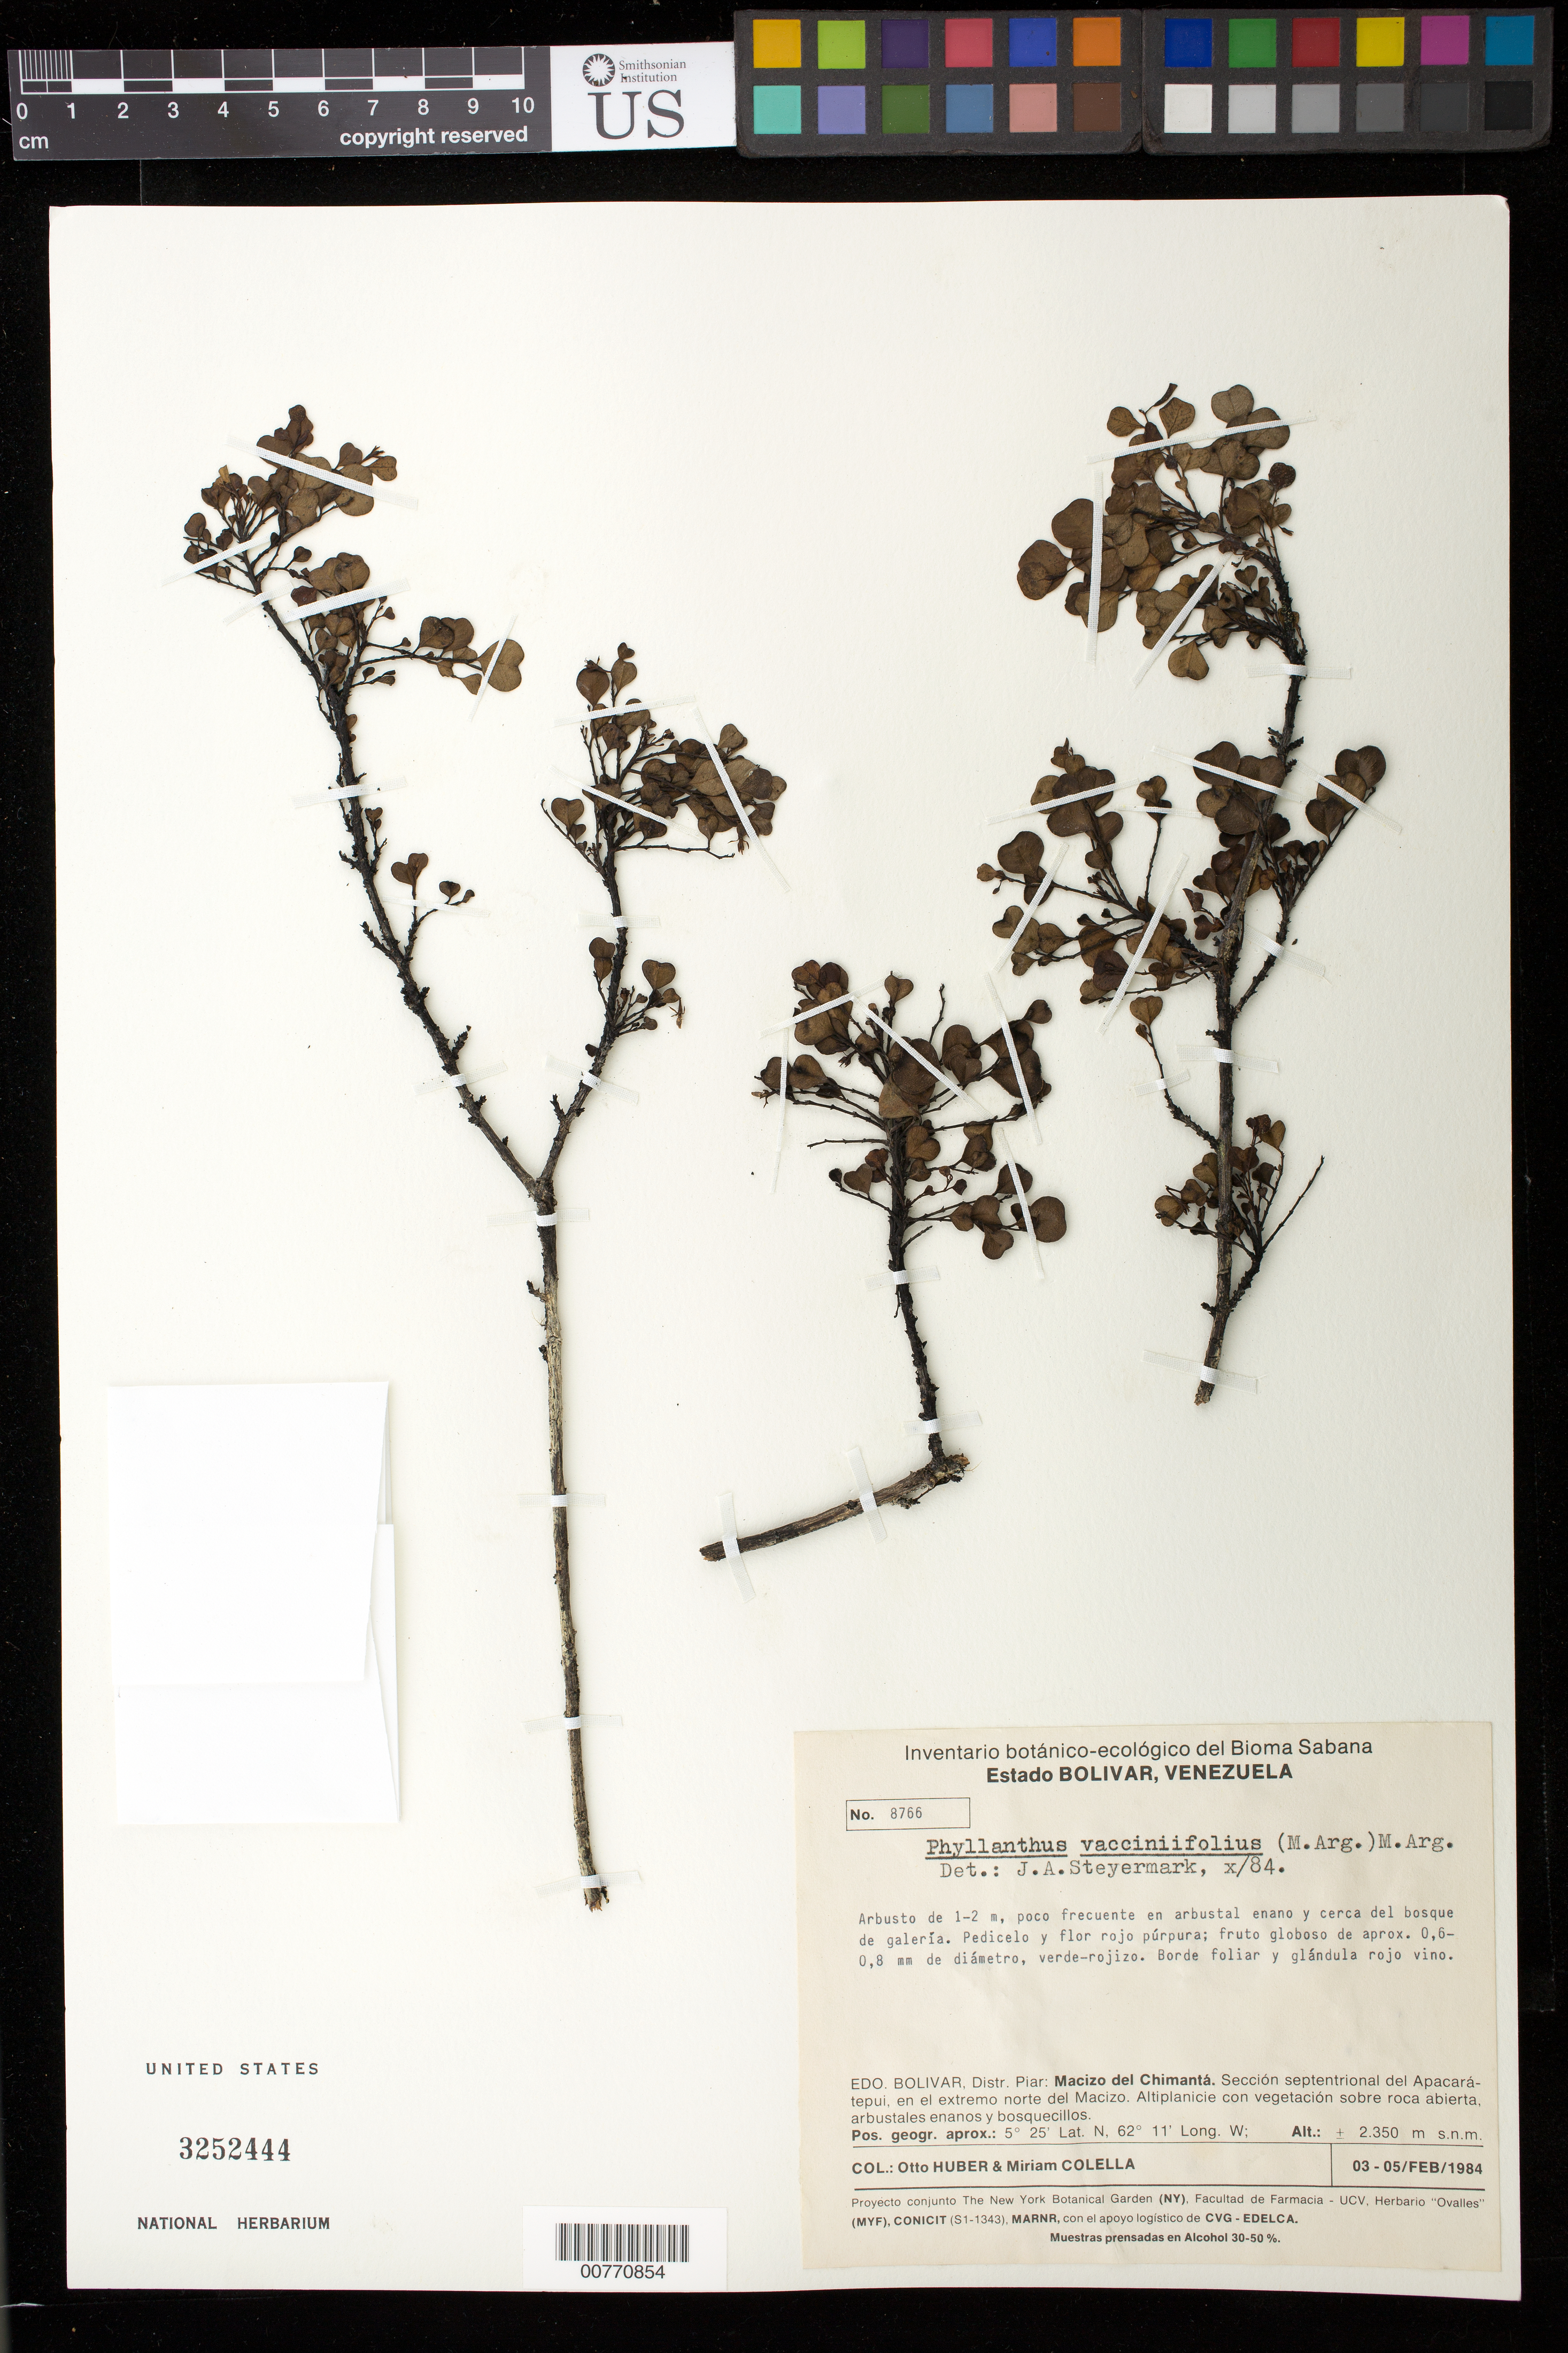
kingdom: Plantae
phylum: Tracheophyta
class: Magnoliopsida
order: Malpighiales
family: Phyllanthaceae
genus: Phyllanthus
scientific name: Phyllanthus vacciniifolius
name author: (Müll. Arg.) Müll. Arg.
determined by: Steyermark, Julian A., (VEN)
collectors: O. Huber & M. Colella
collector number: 8766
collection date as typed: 3-Feb-84 to 5-Feb-84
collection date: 1984-02-03/1984-02-05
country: Venezuela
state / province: Bolívar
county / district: Piar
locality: Macizo del Chimantá, sección septentríonal del Abacapá-tepuí, en el extremo norte del Macizo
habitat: Arbustal enano y cerce del bosque de galeria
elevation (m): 2350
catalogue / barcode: US 3252444